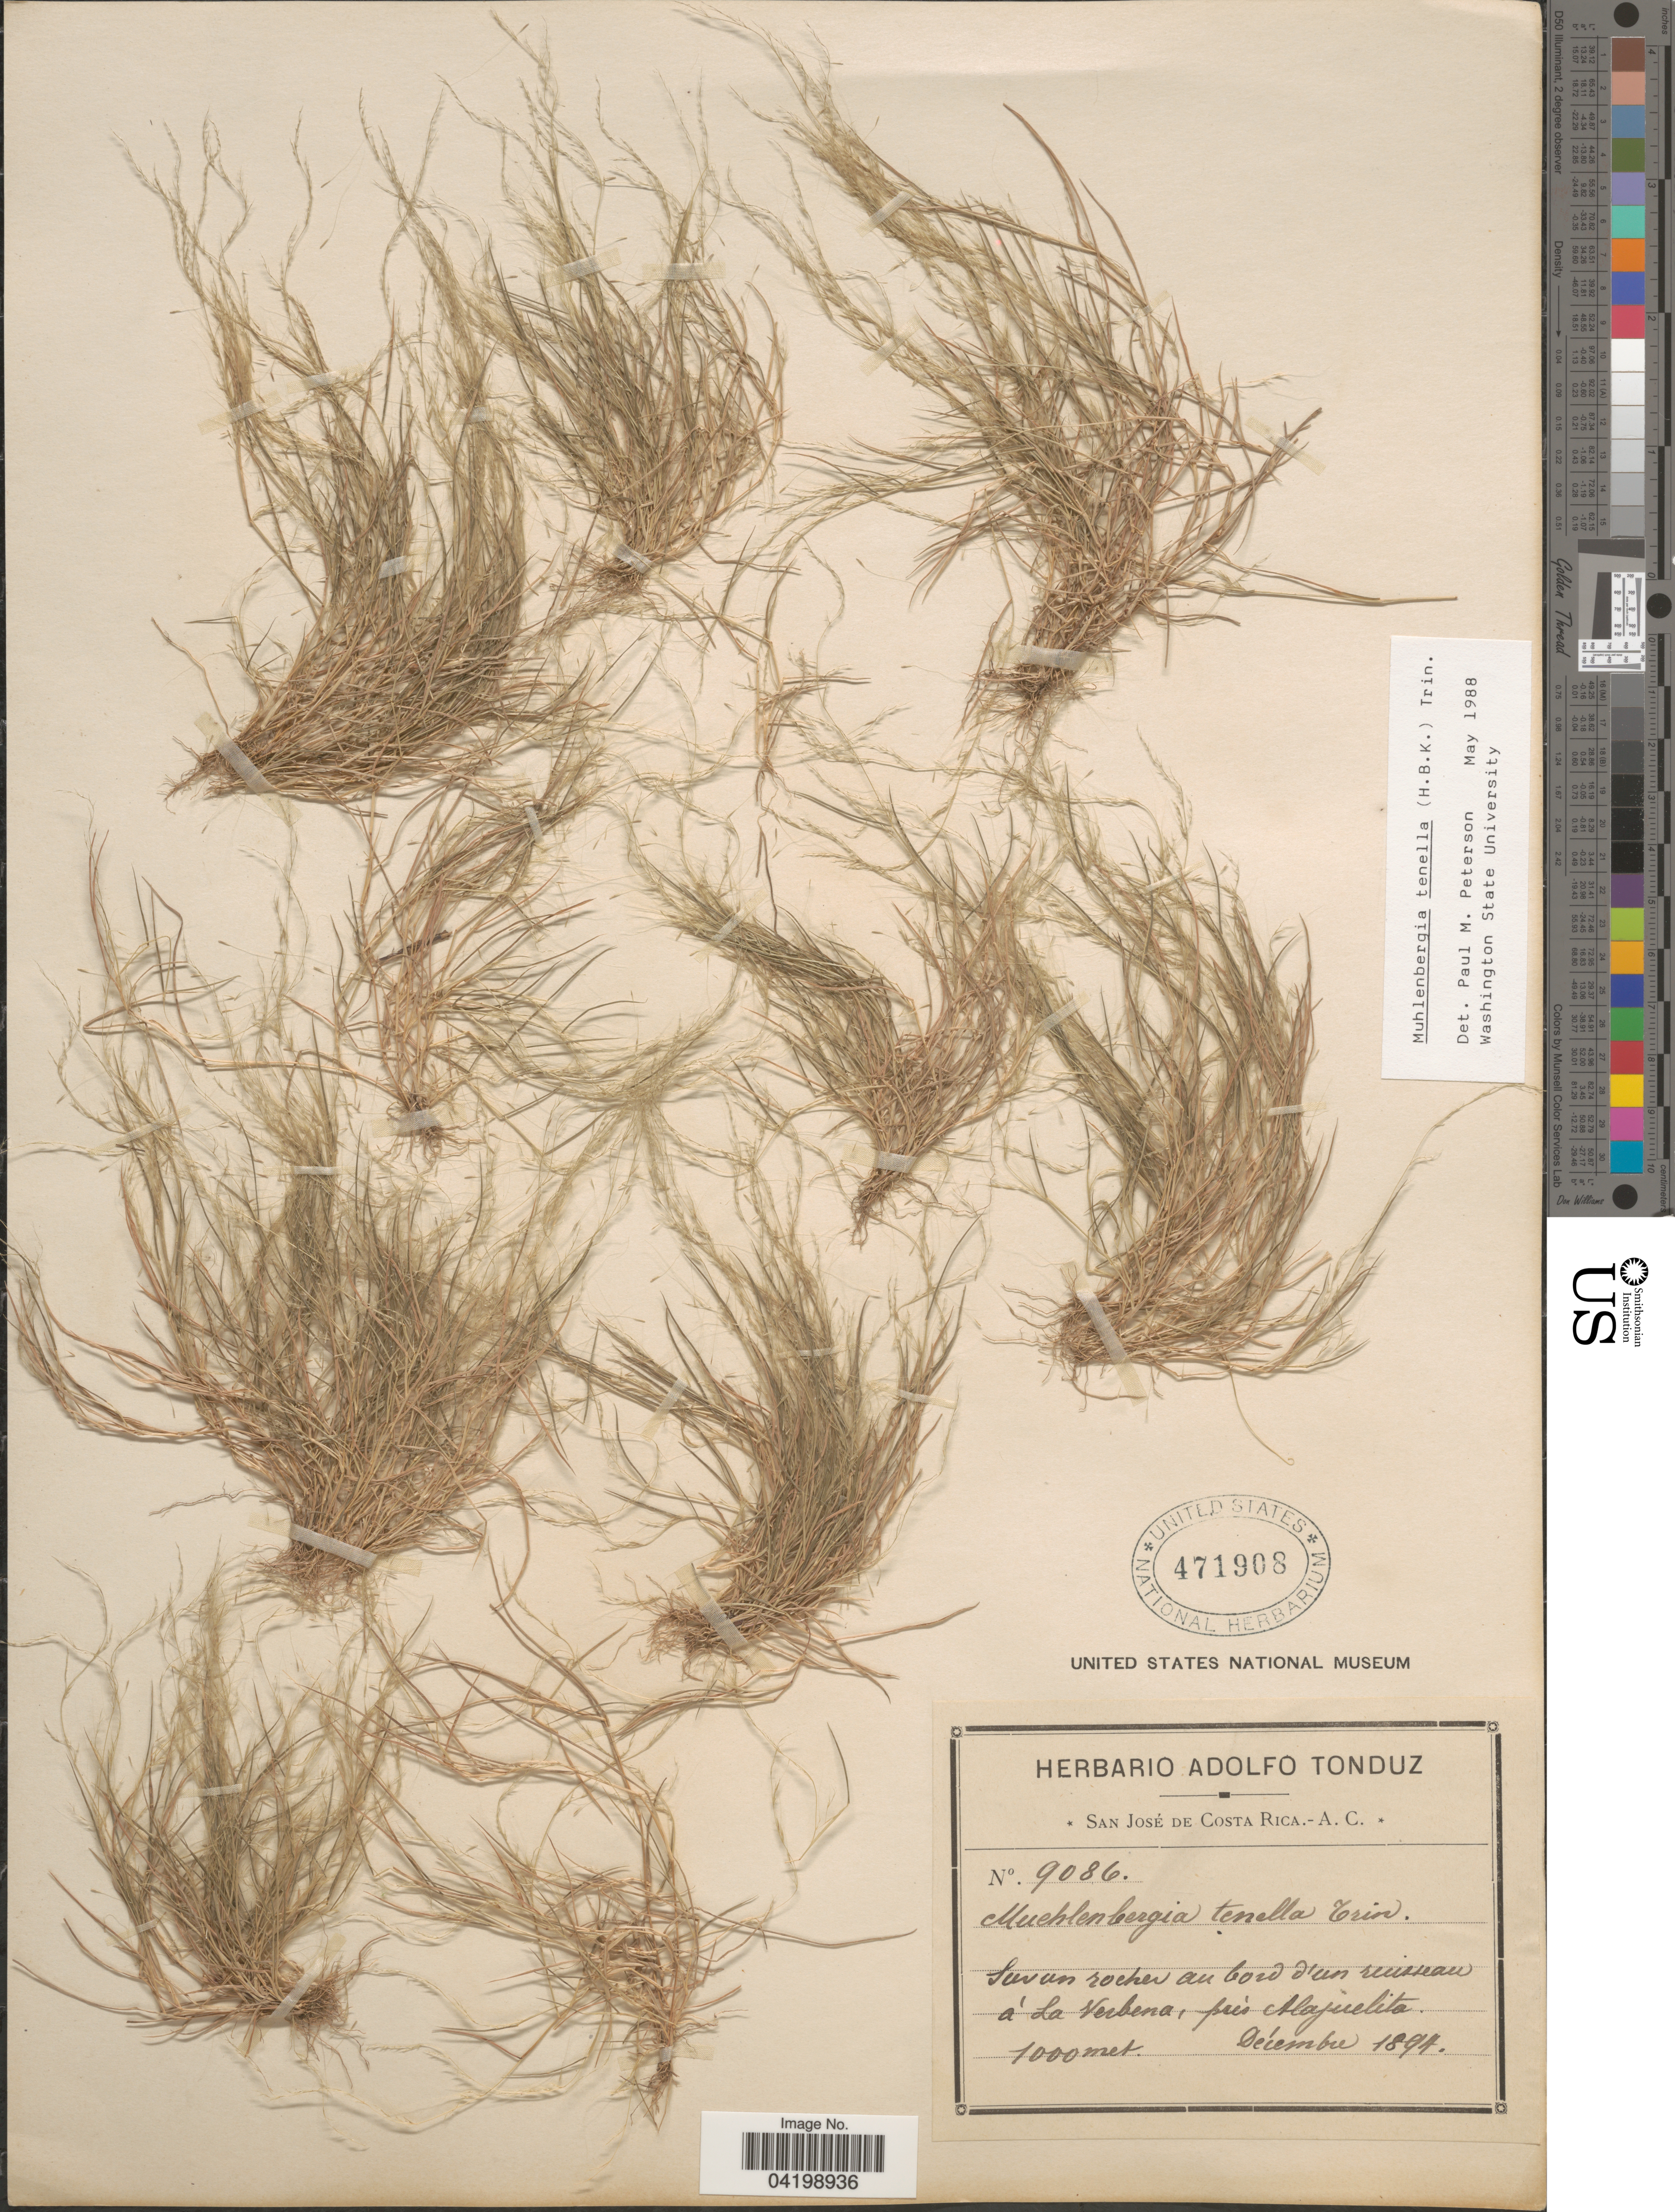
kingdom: Plantae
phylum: Tracheophyta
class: Liliopsida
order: Poales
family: Poaceae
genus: Muhlenbergia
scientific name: Muhlenbergia tenella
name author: (Kunth) Trin.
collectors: ex Herb. Adolfo Tonduz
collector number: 9086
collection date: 1894-12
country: Costa Rica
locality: Sur un rocher au bord d'un ruisseau à La Verbena, près Alajuelita.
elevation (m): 1000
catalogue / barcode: US 471908